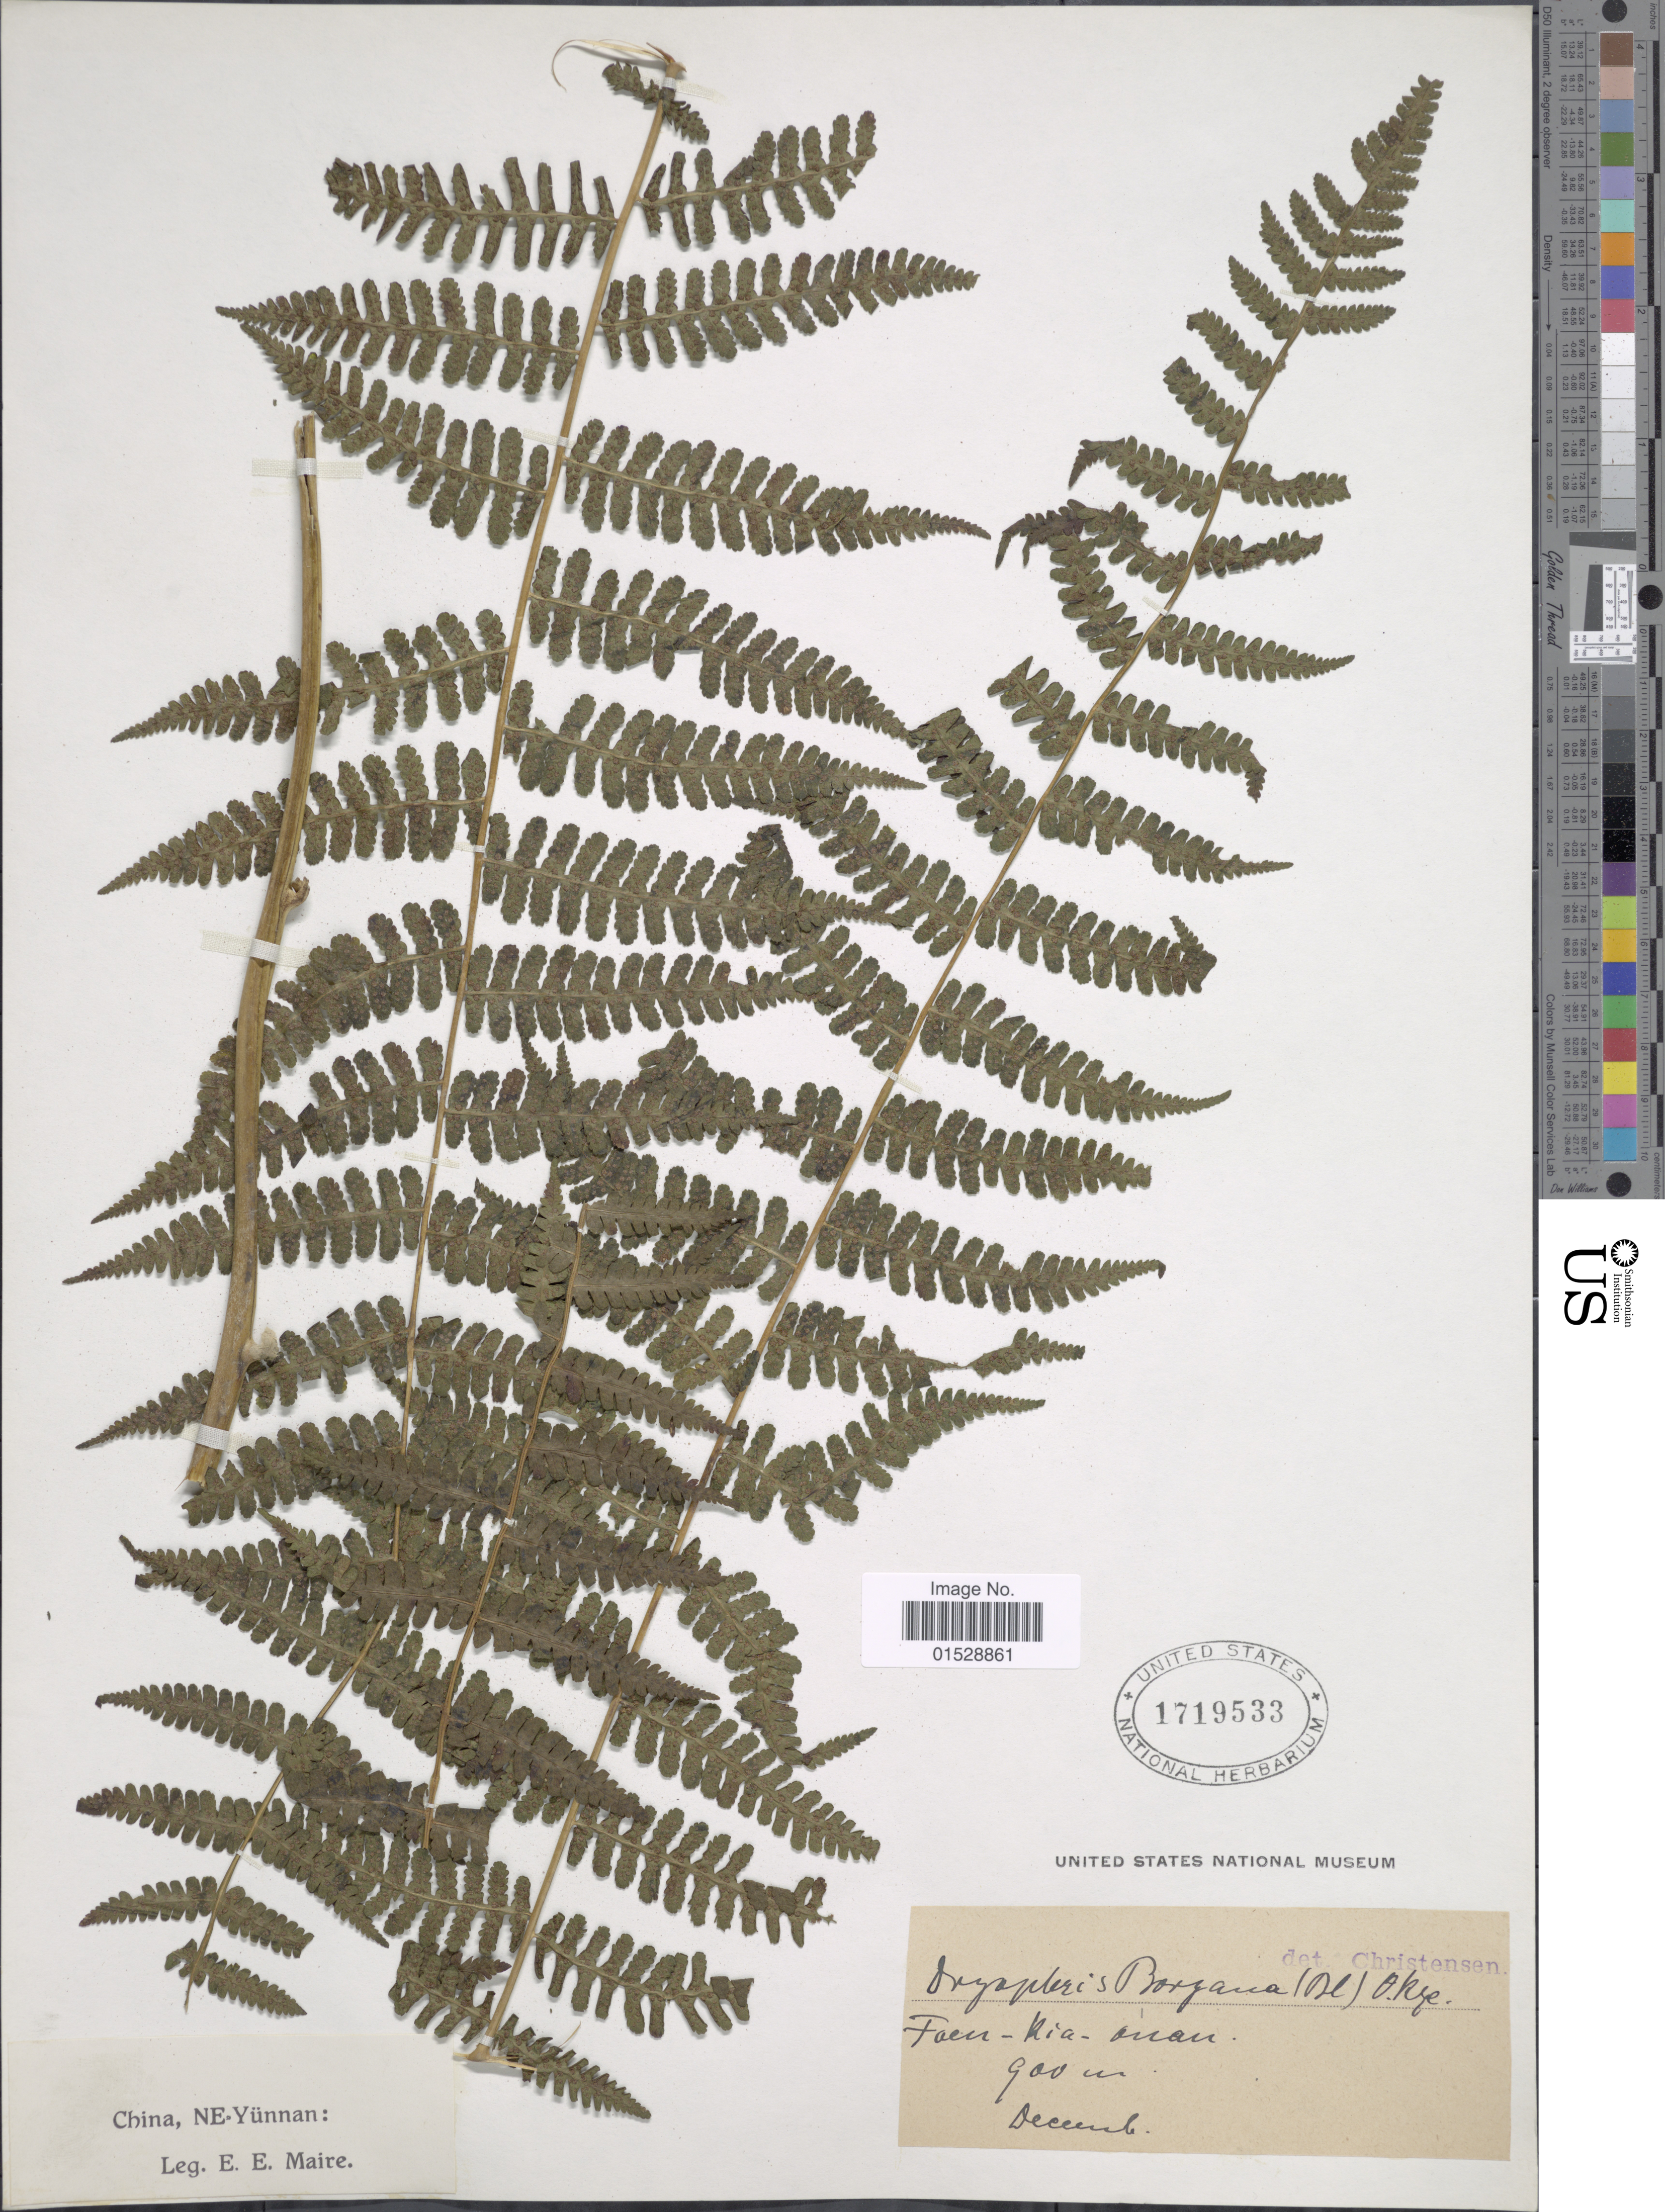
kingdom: Plantae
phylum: Tracheophyta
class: Polypodiopsida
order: Polypodiales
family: Athyriaceae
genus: Deparia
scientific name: Deparia boryana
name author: (Willd.) M. Kato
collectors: E. E. Maire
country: China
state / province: Yunnan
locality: NE-Yunnan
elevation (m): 900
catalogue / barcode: US 1719533